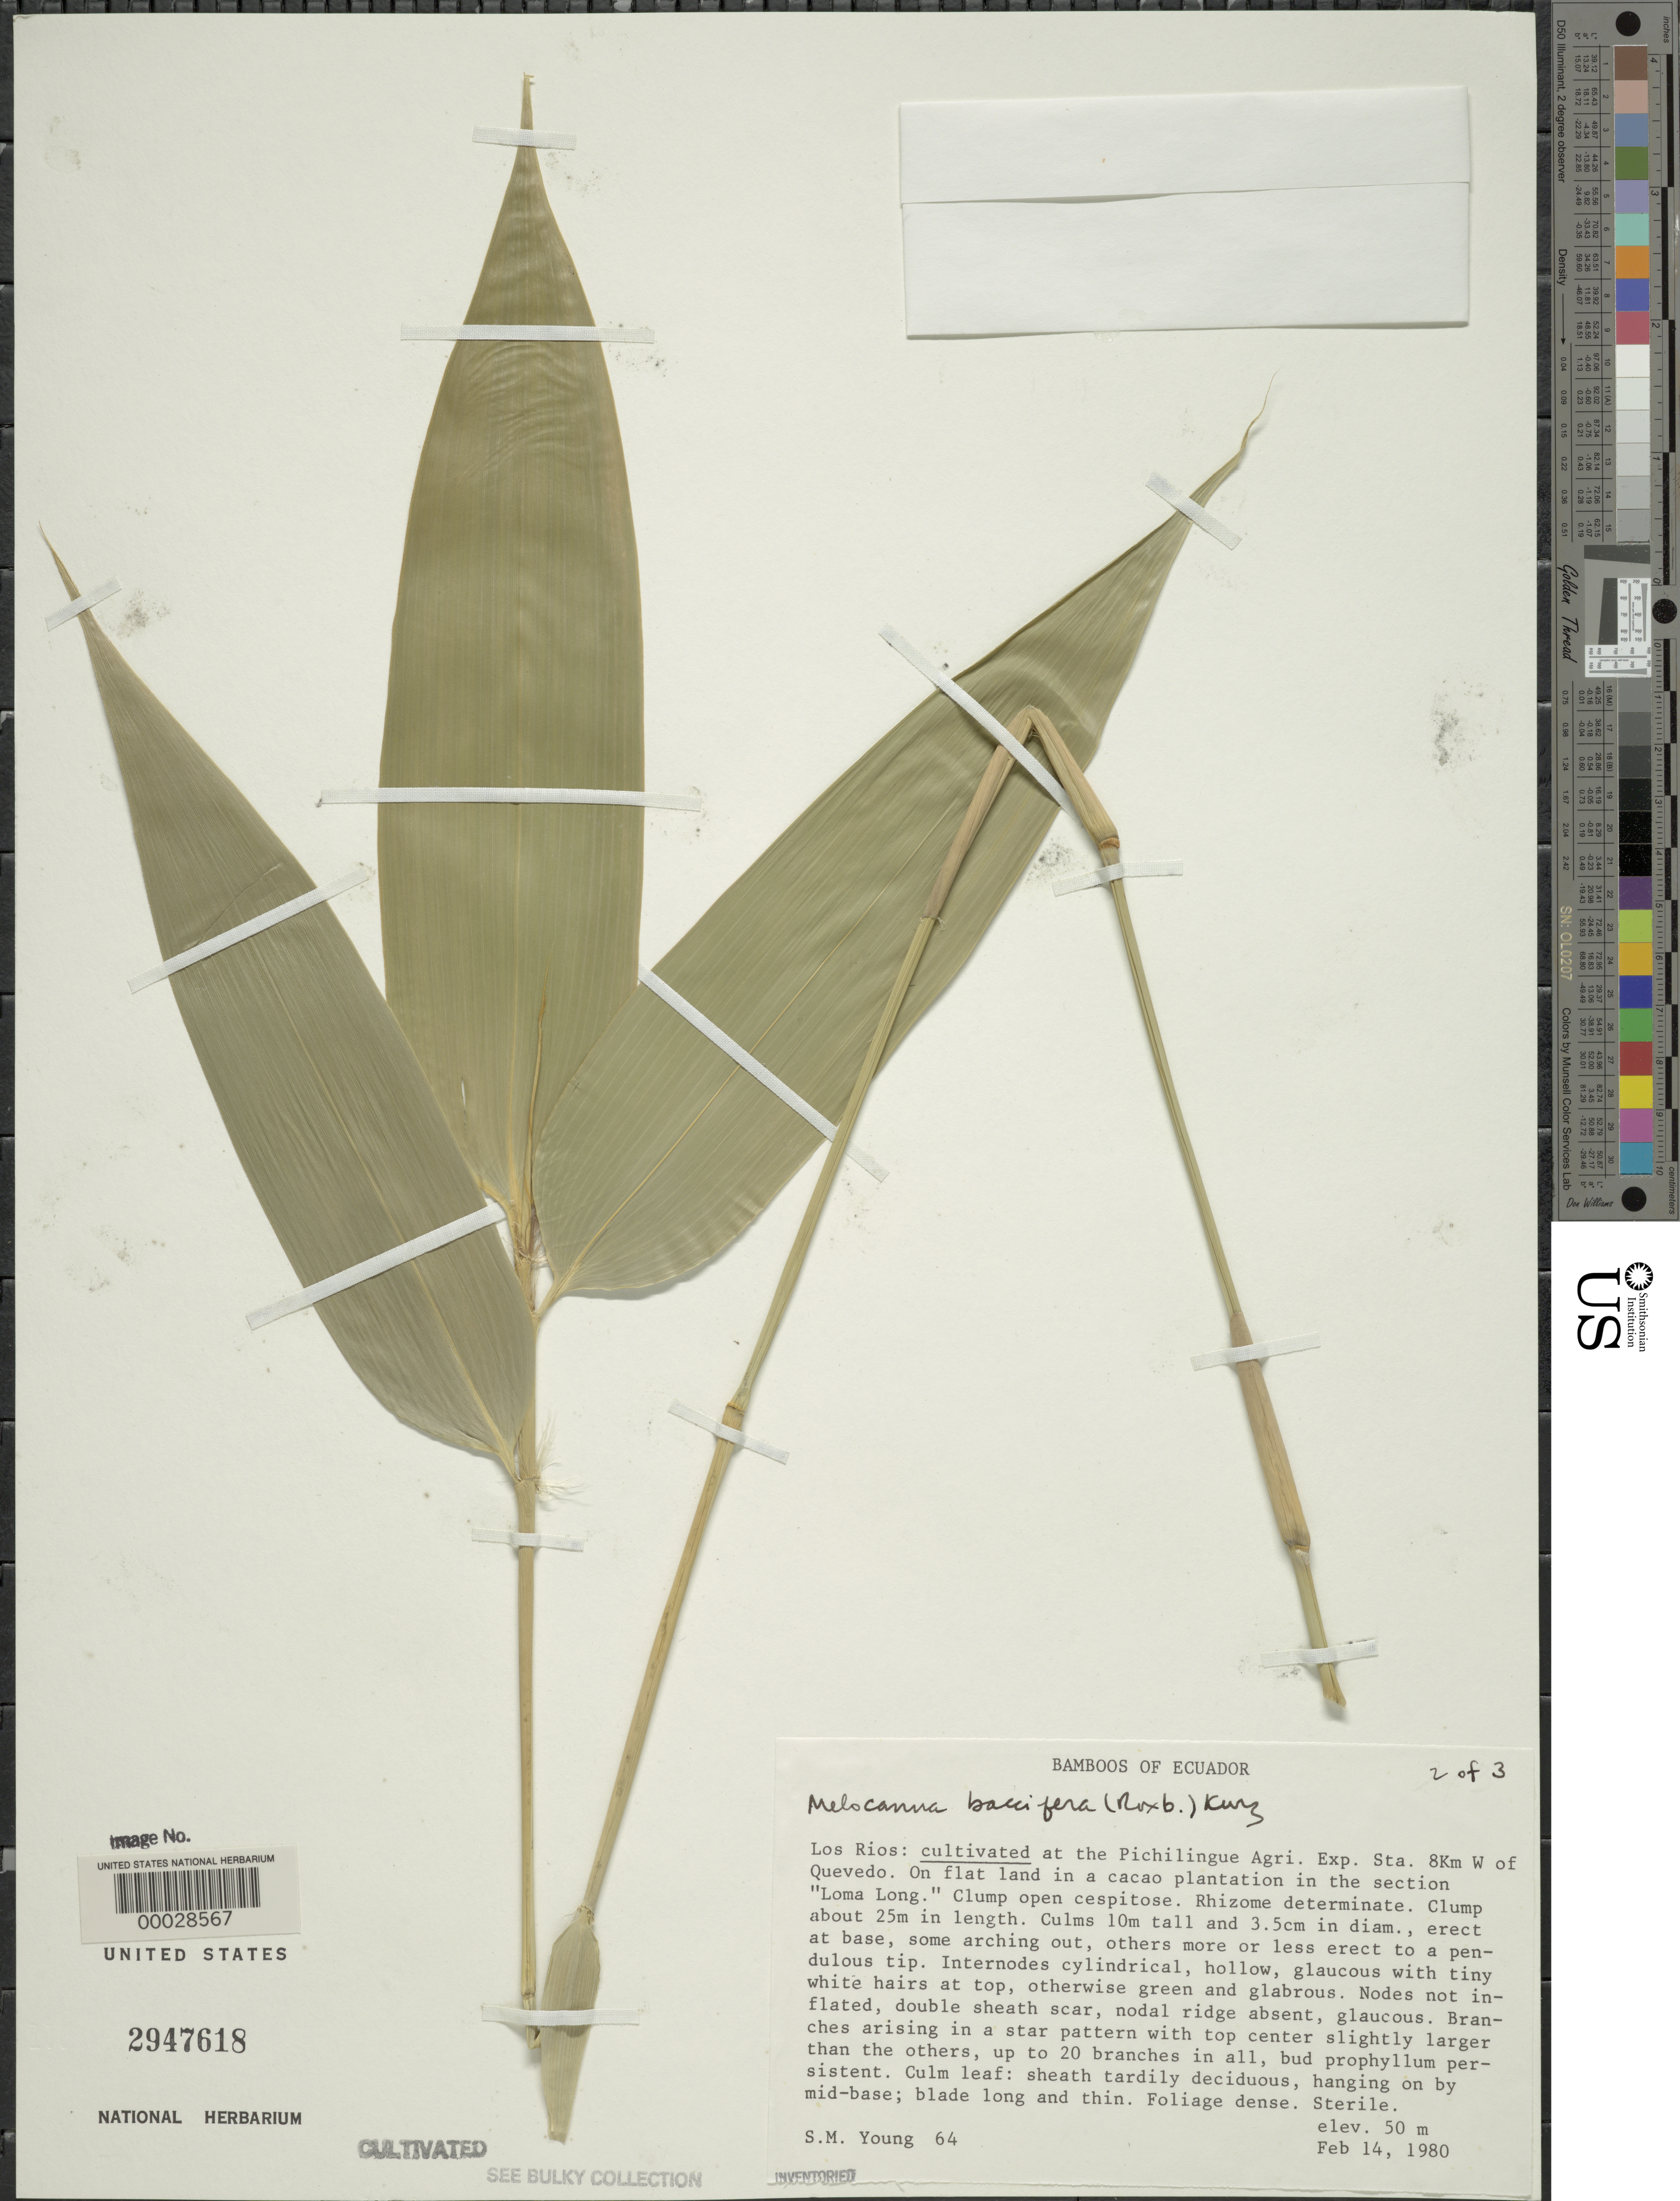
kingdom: Plantae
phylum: Tracheophyta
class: Liliopsida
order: Poales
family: Poaceae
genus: Melocanna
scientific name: Melocanna baccifera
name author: (Roxb.) Kurz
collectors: S. Young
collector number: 64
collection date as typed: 14 Feb 1980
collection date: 1980-02-14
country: Ecuador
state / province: Los Ríos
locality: Pichilingue agri exp. sta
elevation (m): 50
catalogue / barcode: US 2947618